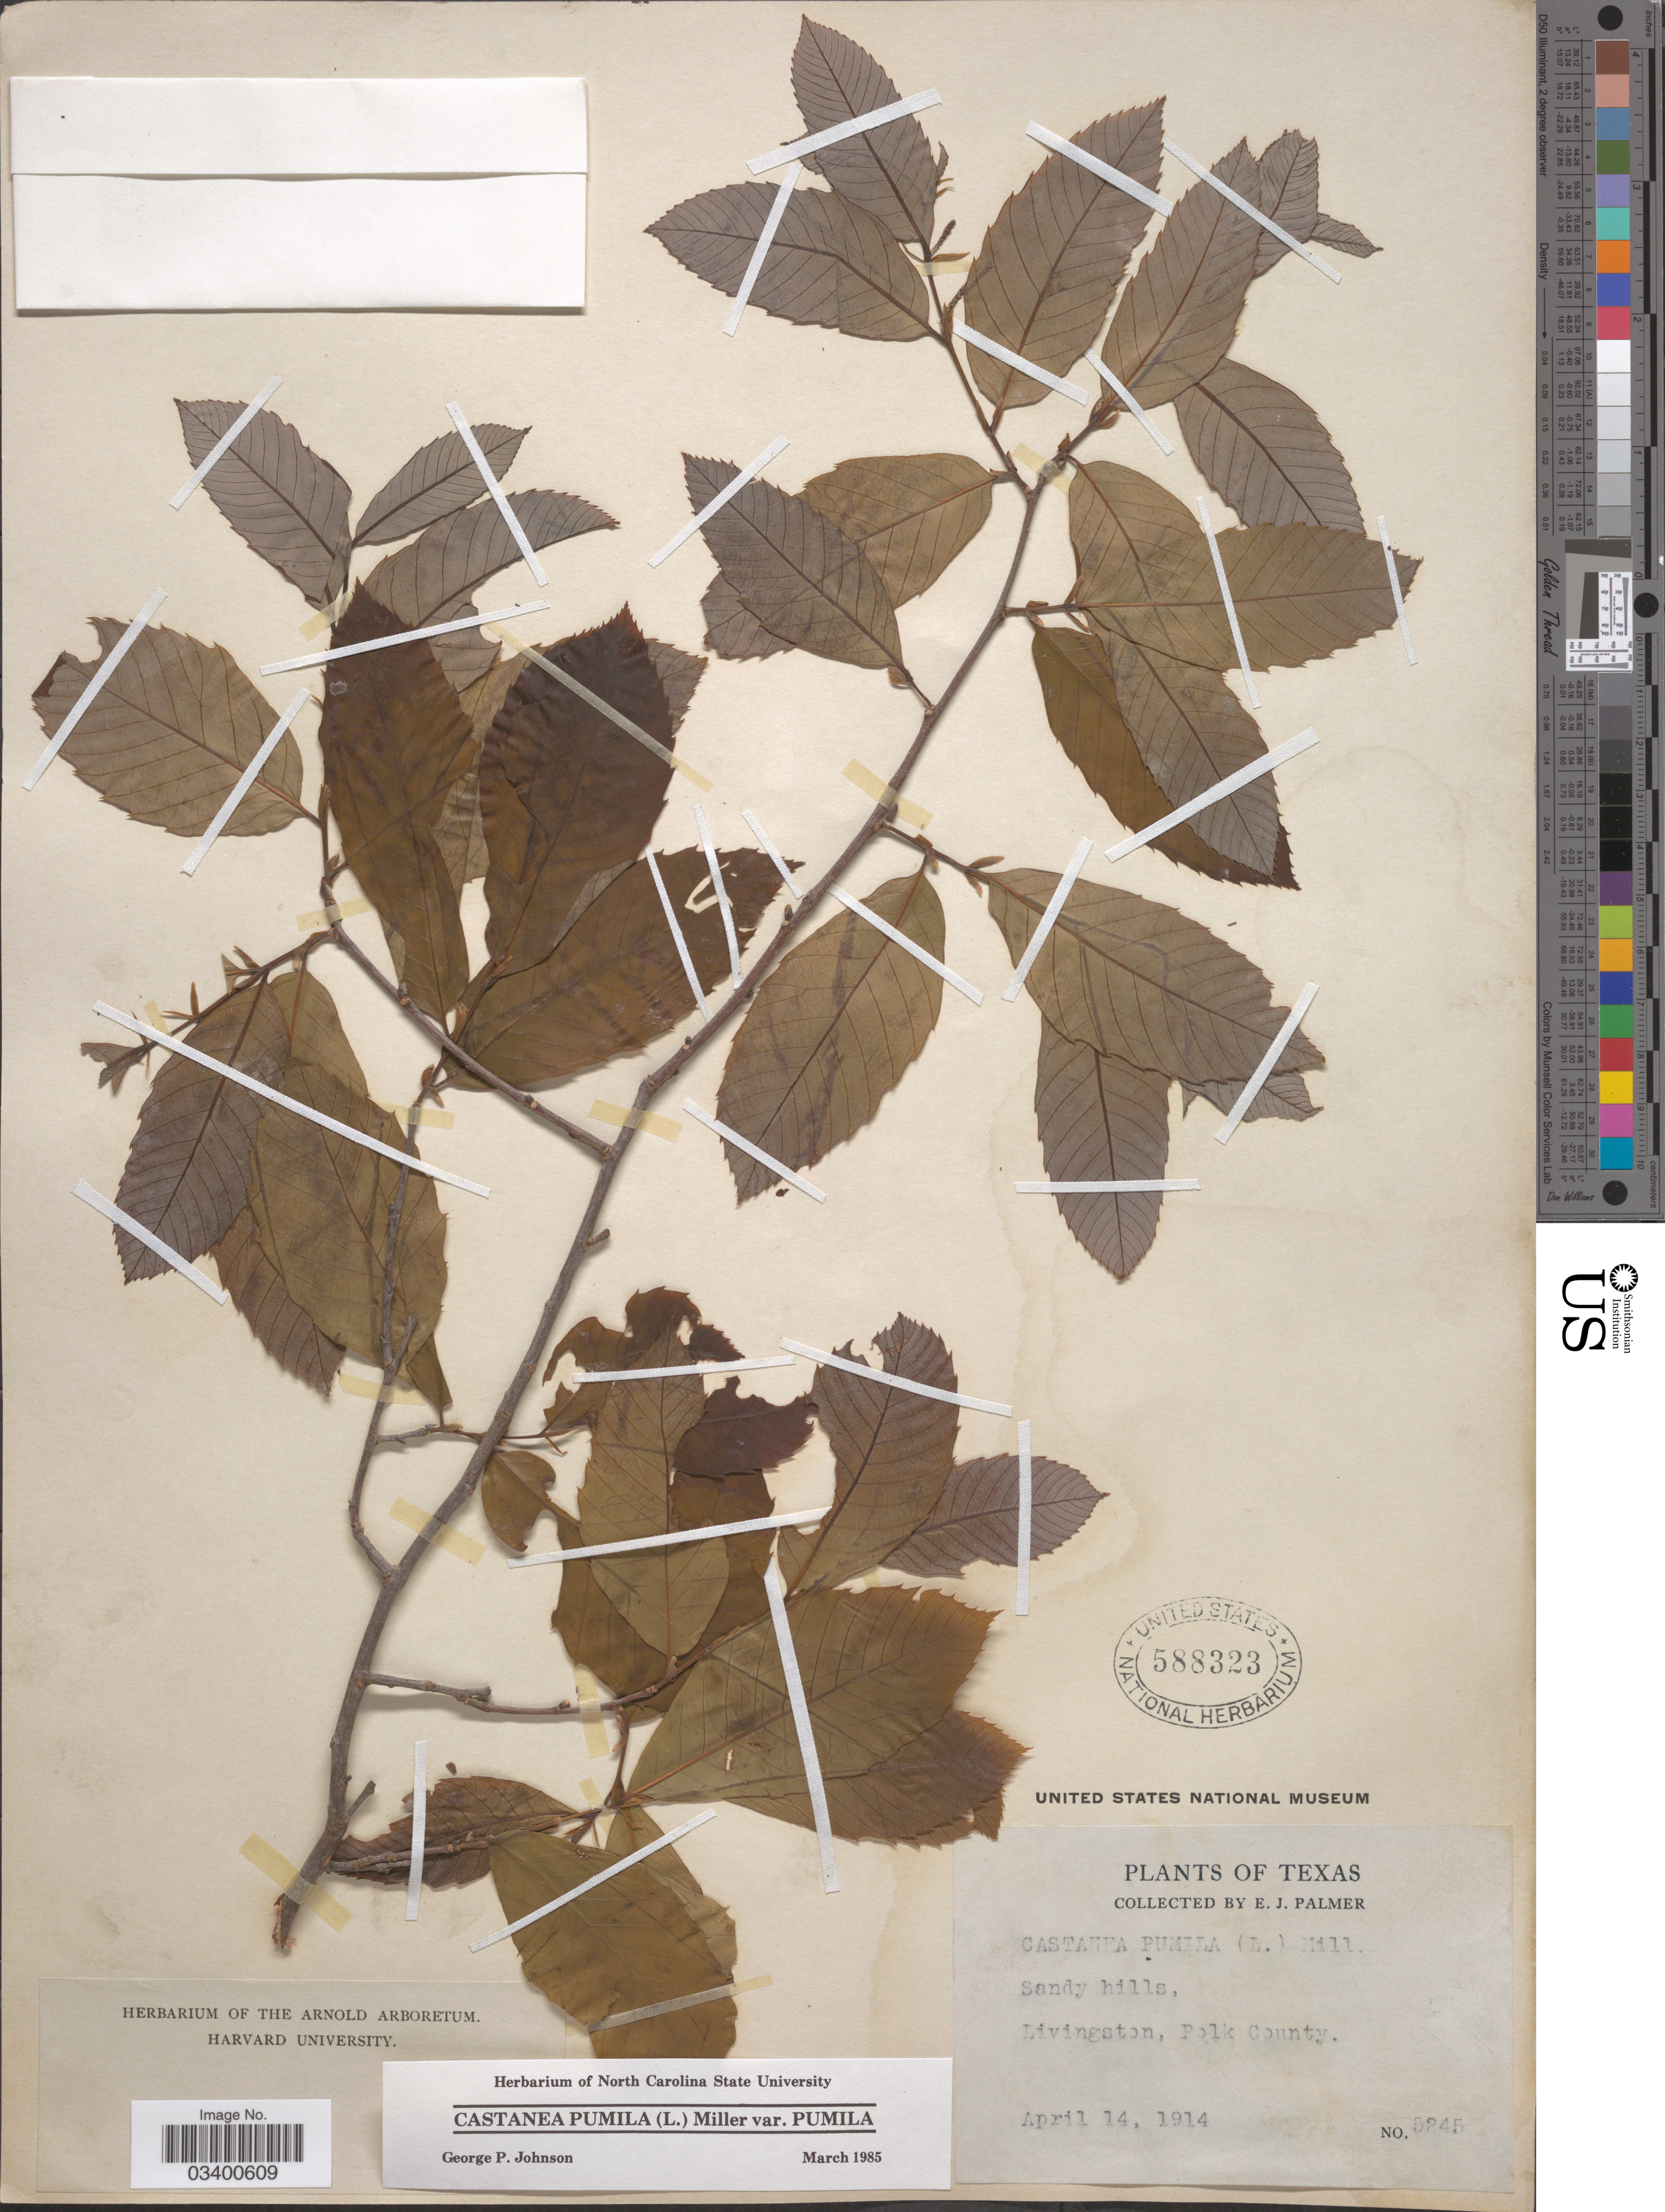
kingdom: Plantae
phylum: Tracheophyta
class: Magnoliopsida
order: Fagales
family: Fagaceae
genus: Castanea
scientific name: Castanea pumila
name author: (L.) Mill.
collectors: E. J. Palmer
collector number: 5245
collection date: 1914-04-14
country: United States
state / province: Texas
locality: Livingston, Polk County.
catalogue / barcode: US 588323